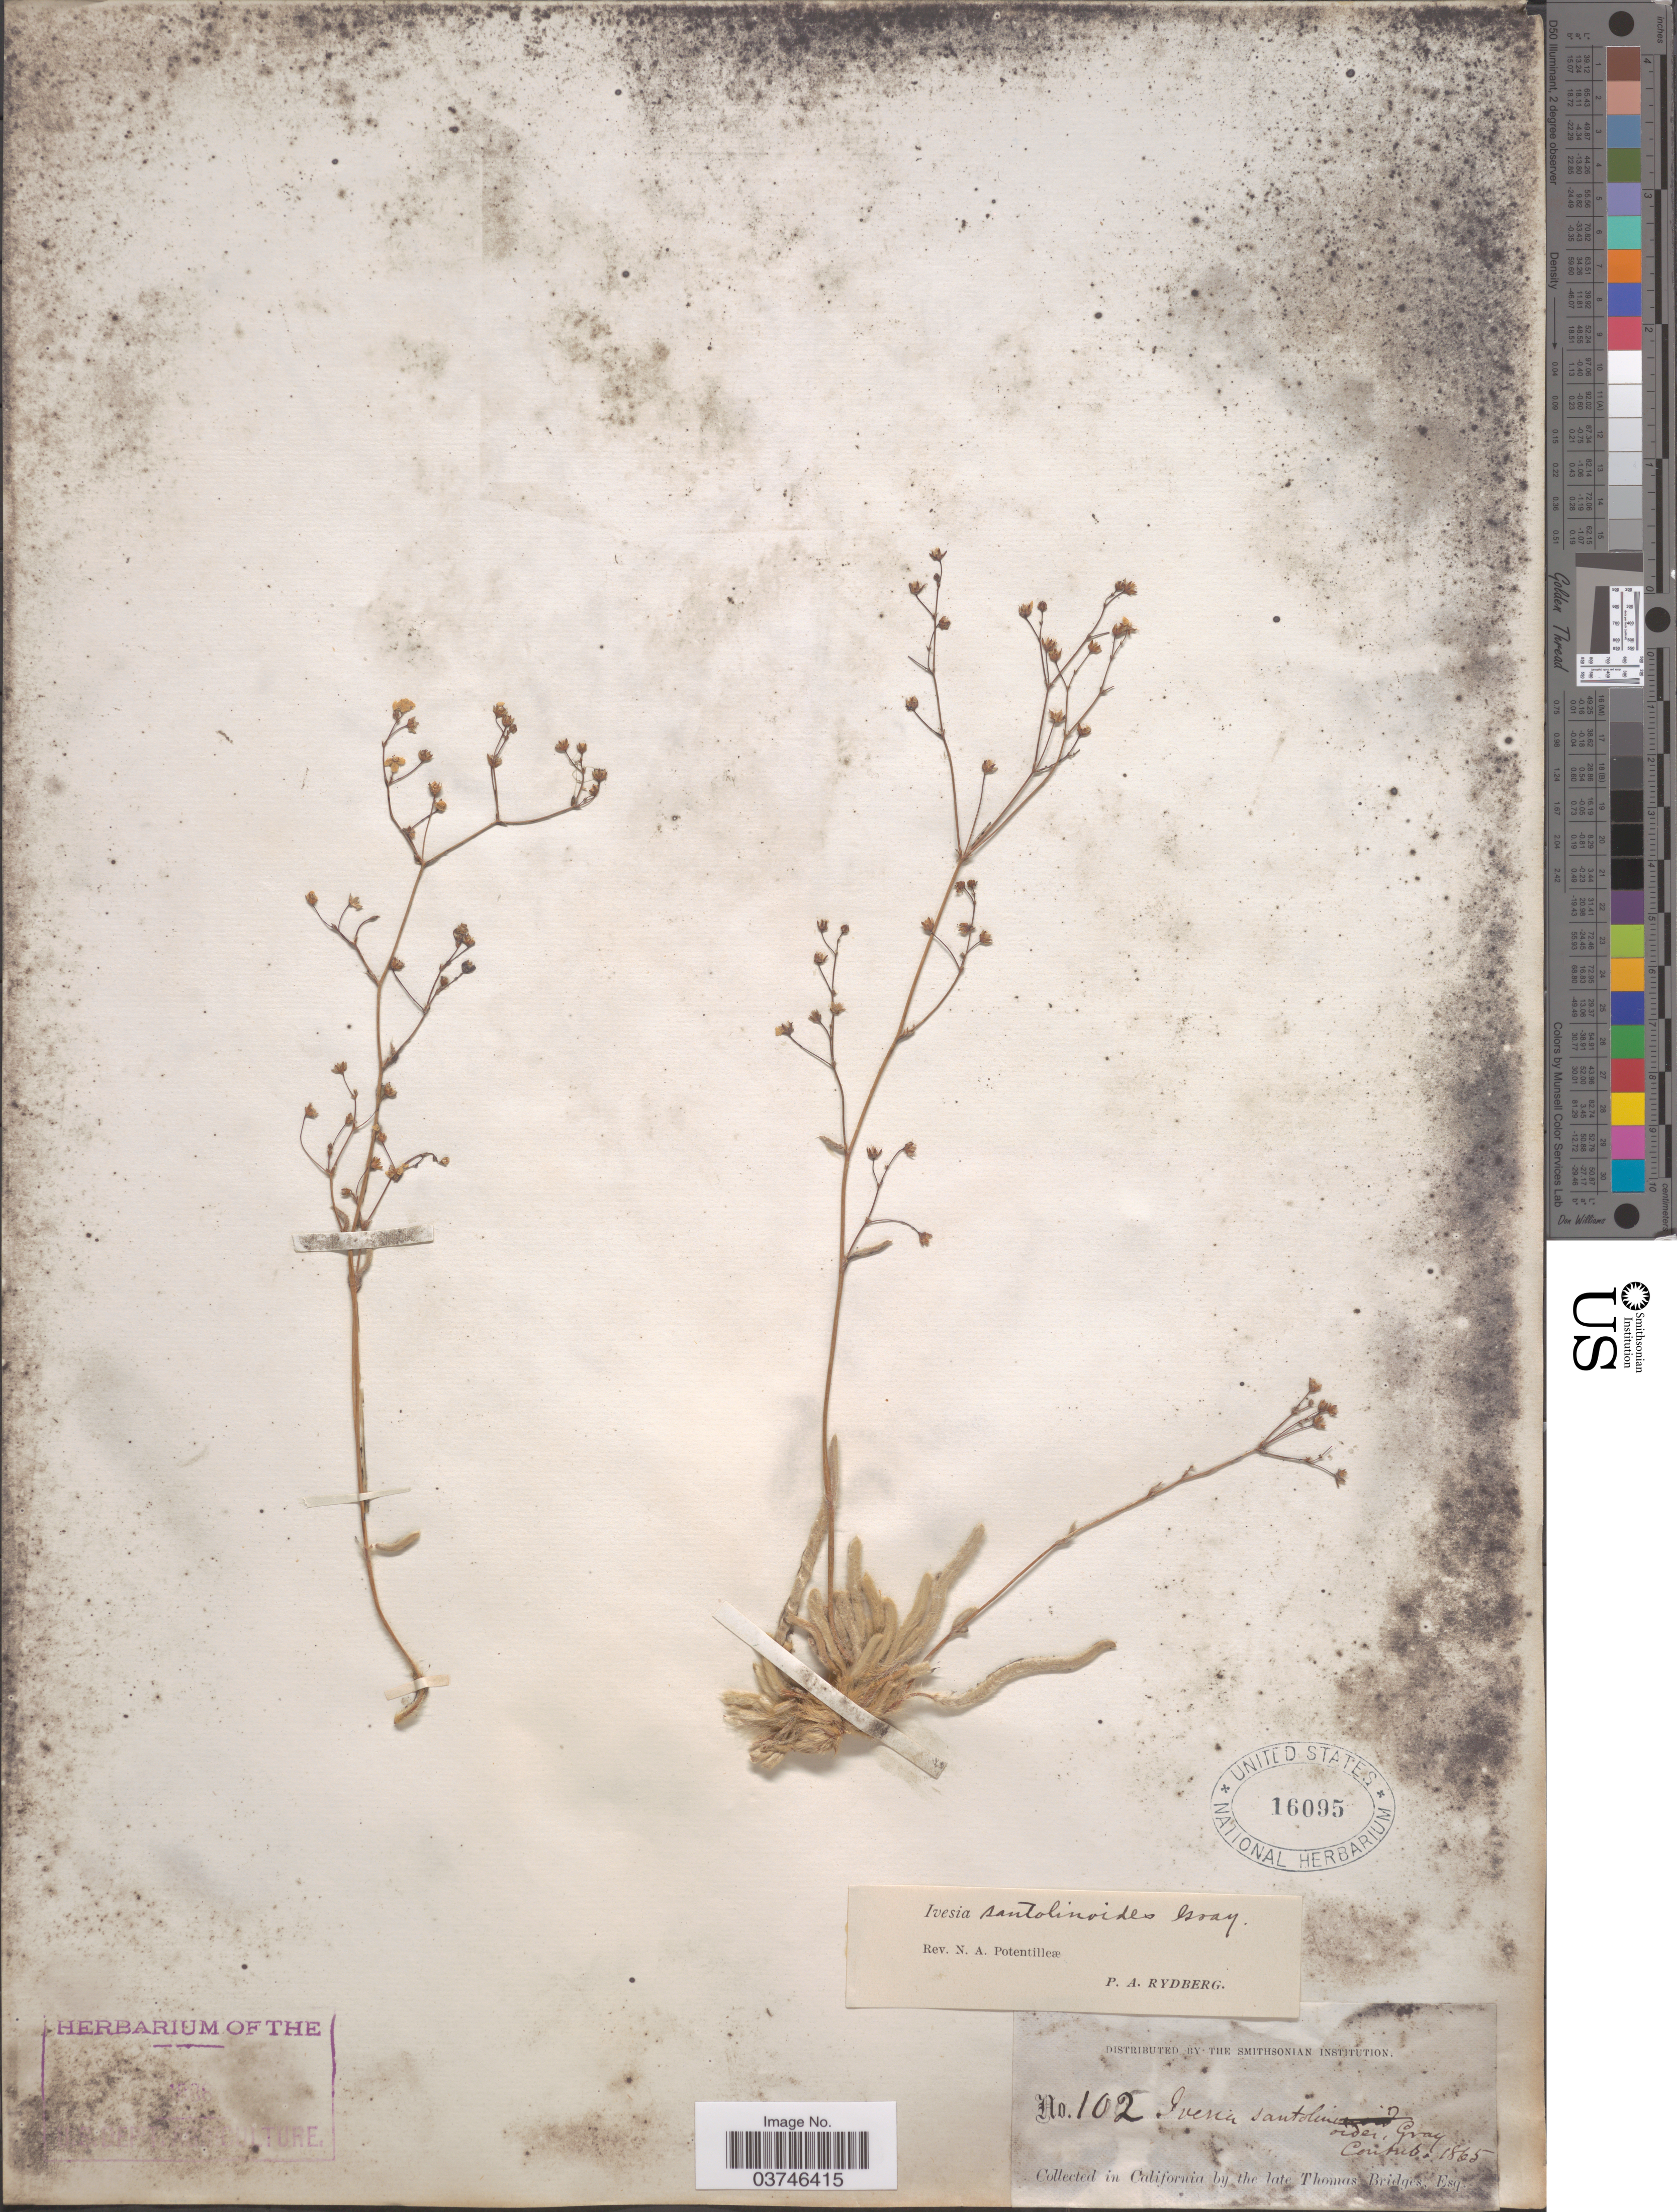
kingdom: Plantae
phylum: Tracheophyta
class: Magnoliopsida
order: Rosales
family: Rosaceae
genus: Potentilla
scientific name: Potentilla santalinoides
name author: (A. Gray) Greene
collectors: T. Bridges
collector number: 102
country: United States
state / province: California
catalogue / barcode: US 16095